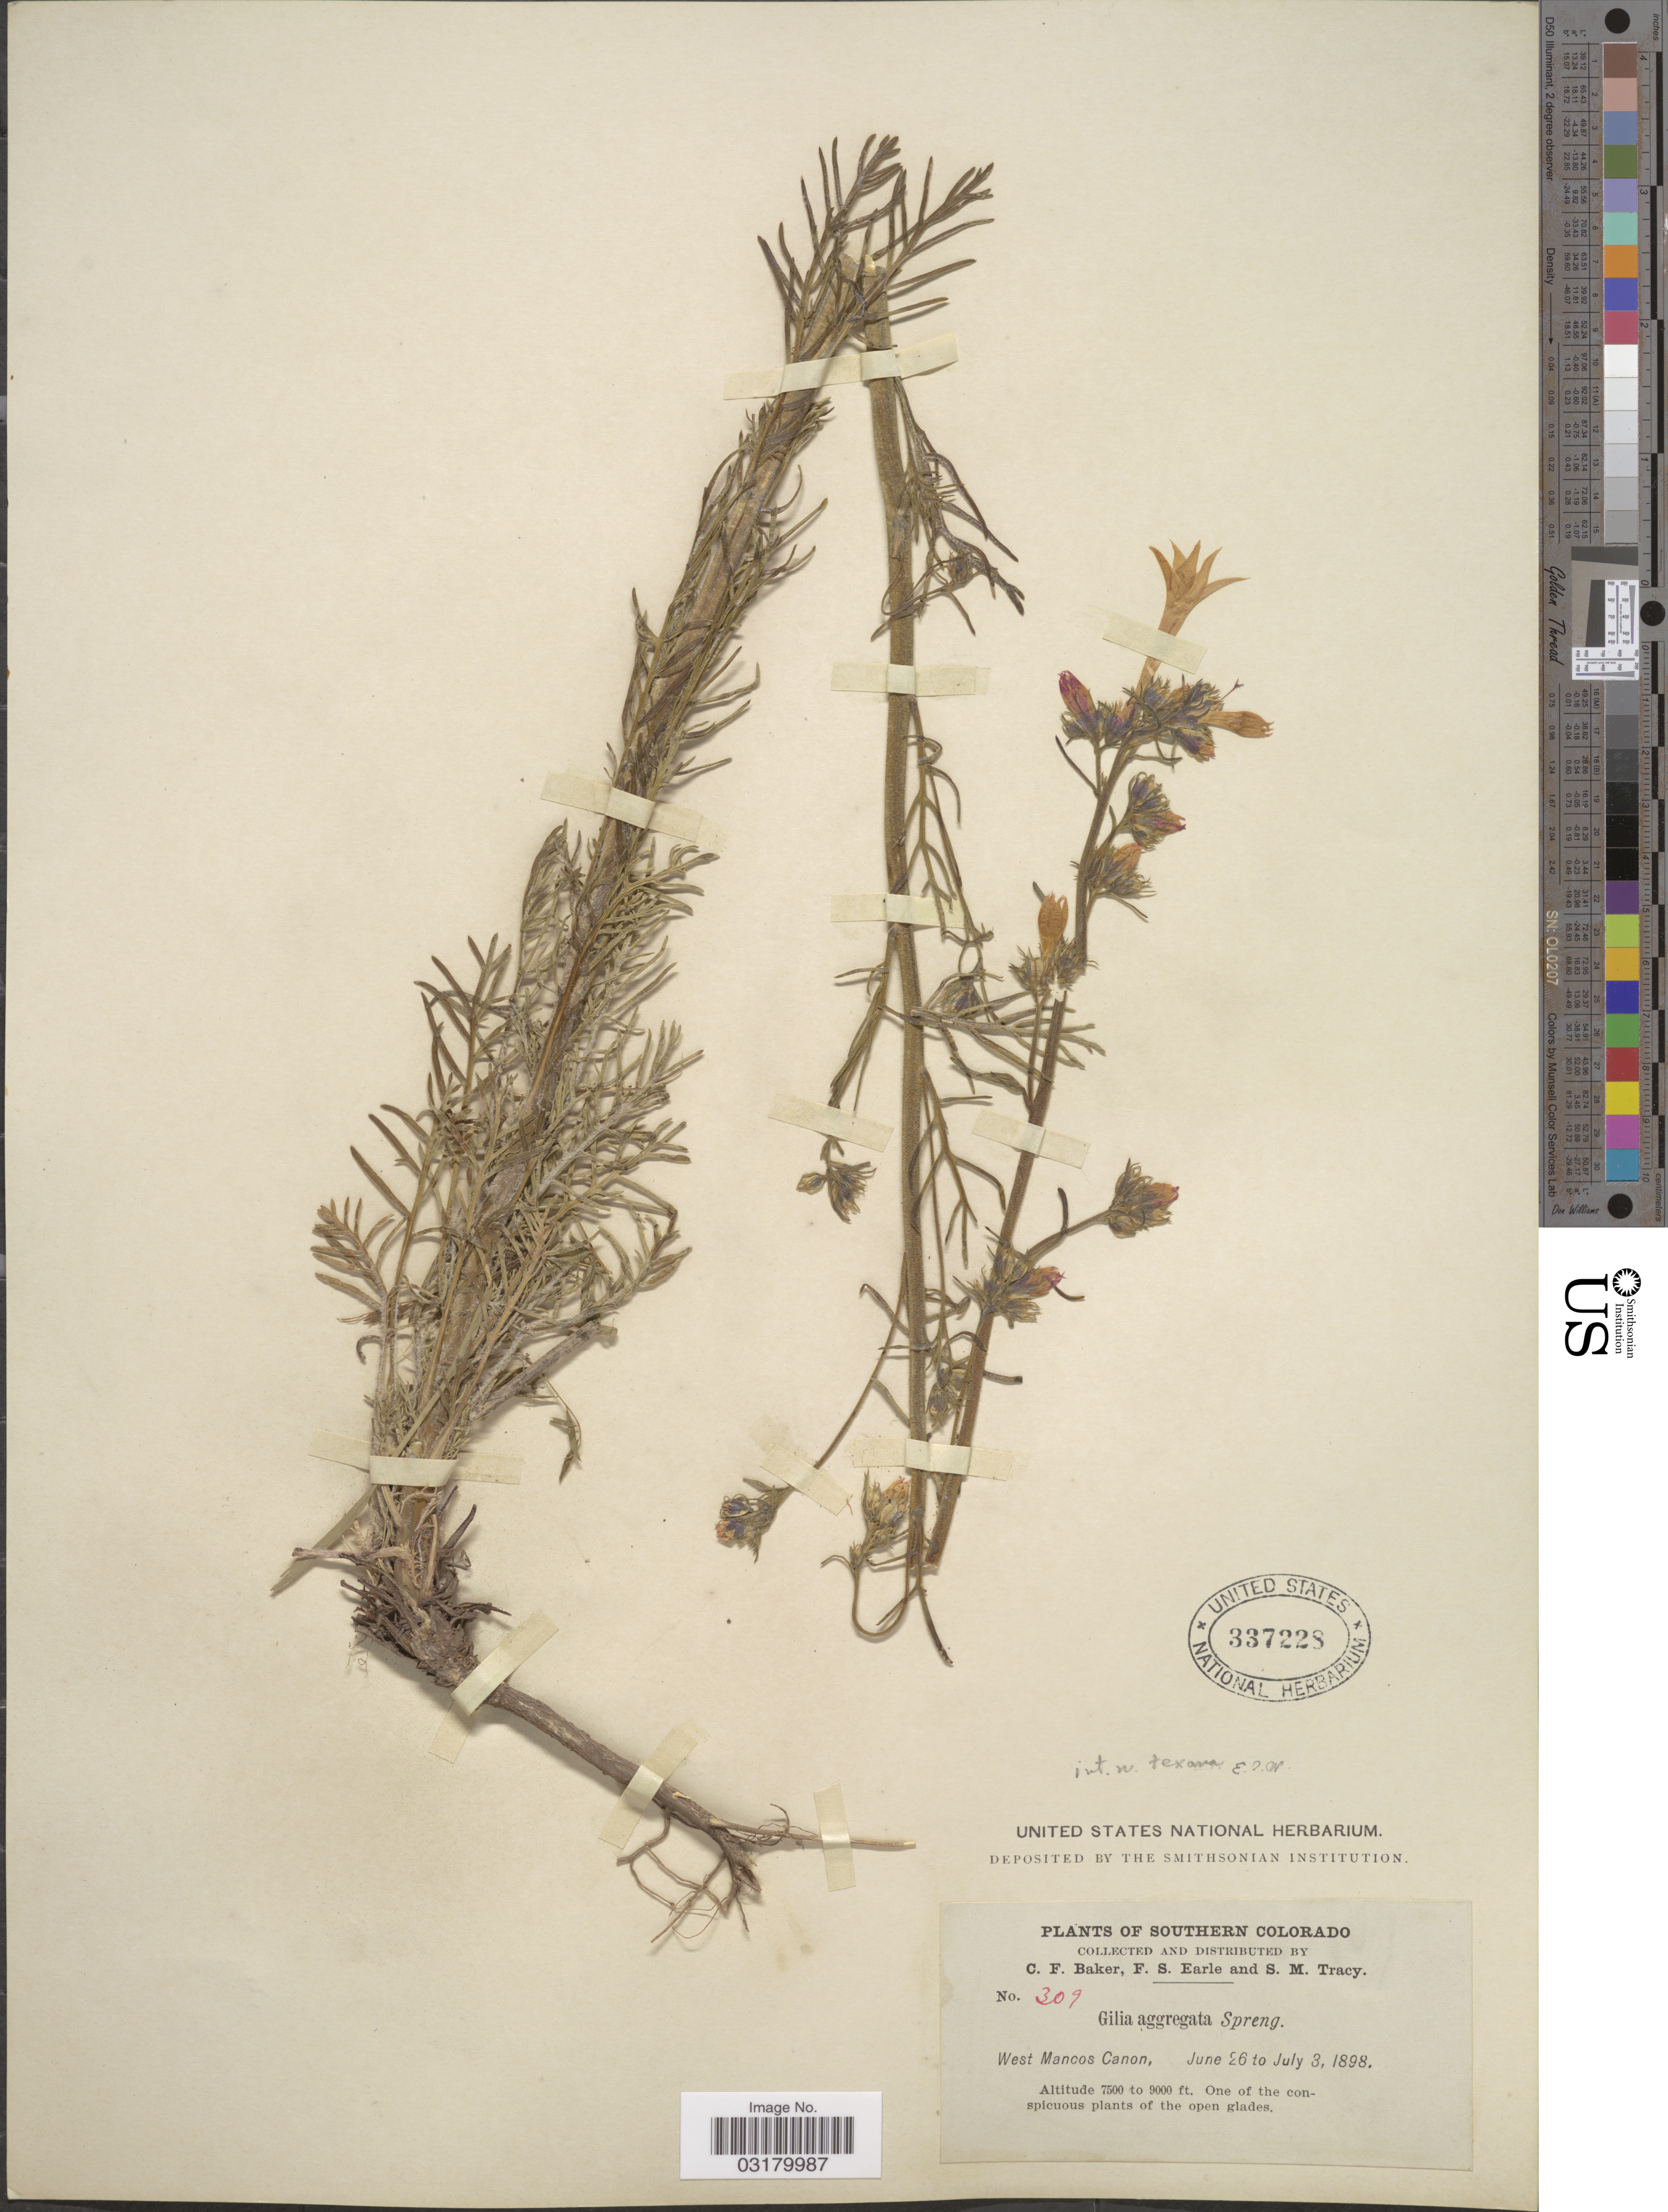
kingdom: Plantae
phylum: Tracheophyta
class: Magnoliopsida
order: Ericales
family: Polemoniaceae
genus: Ipomopsis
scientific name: Ipomopsis aggregata subsp. formosissima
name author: (Greene) Wherry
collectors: C. F. Baker, F. S. Earle & S. M. Tracy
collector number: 309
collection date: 1898-06-26/1898-07-03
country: United States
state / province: Colorado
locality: Southern Colorado. West Mancos Canon.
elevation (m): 2286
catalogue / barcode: US 337228